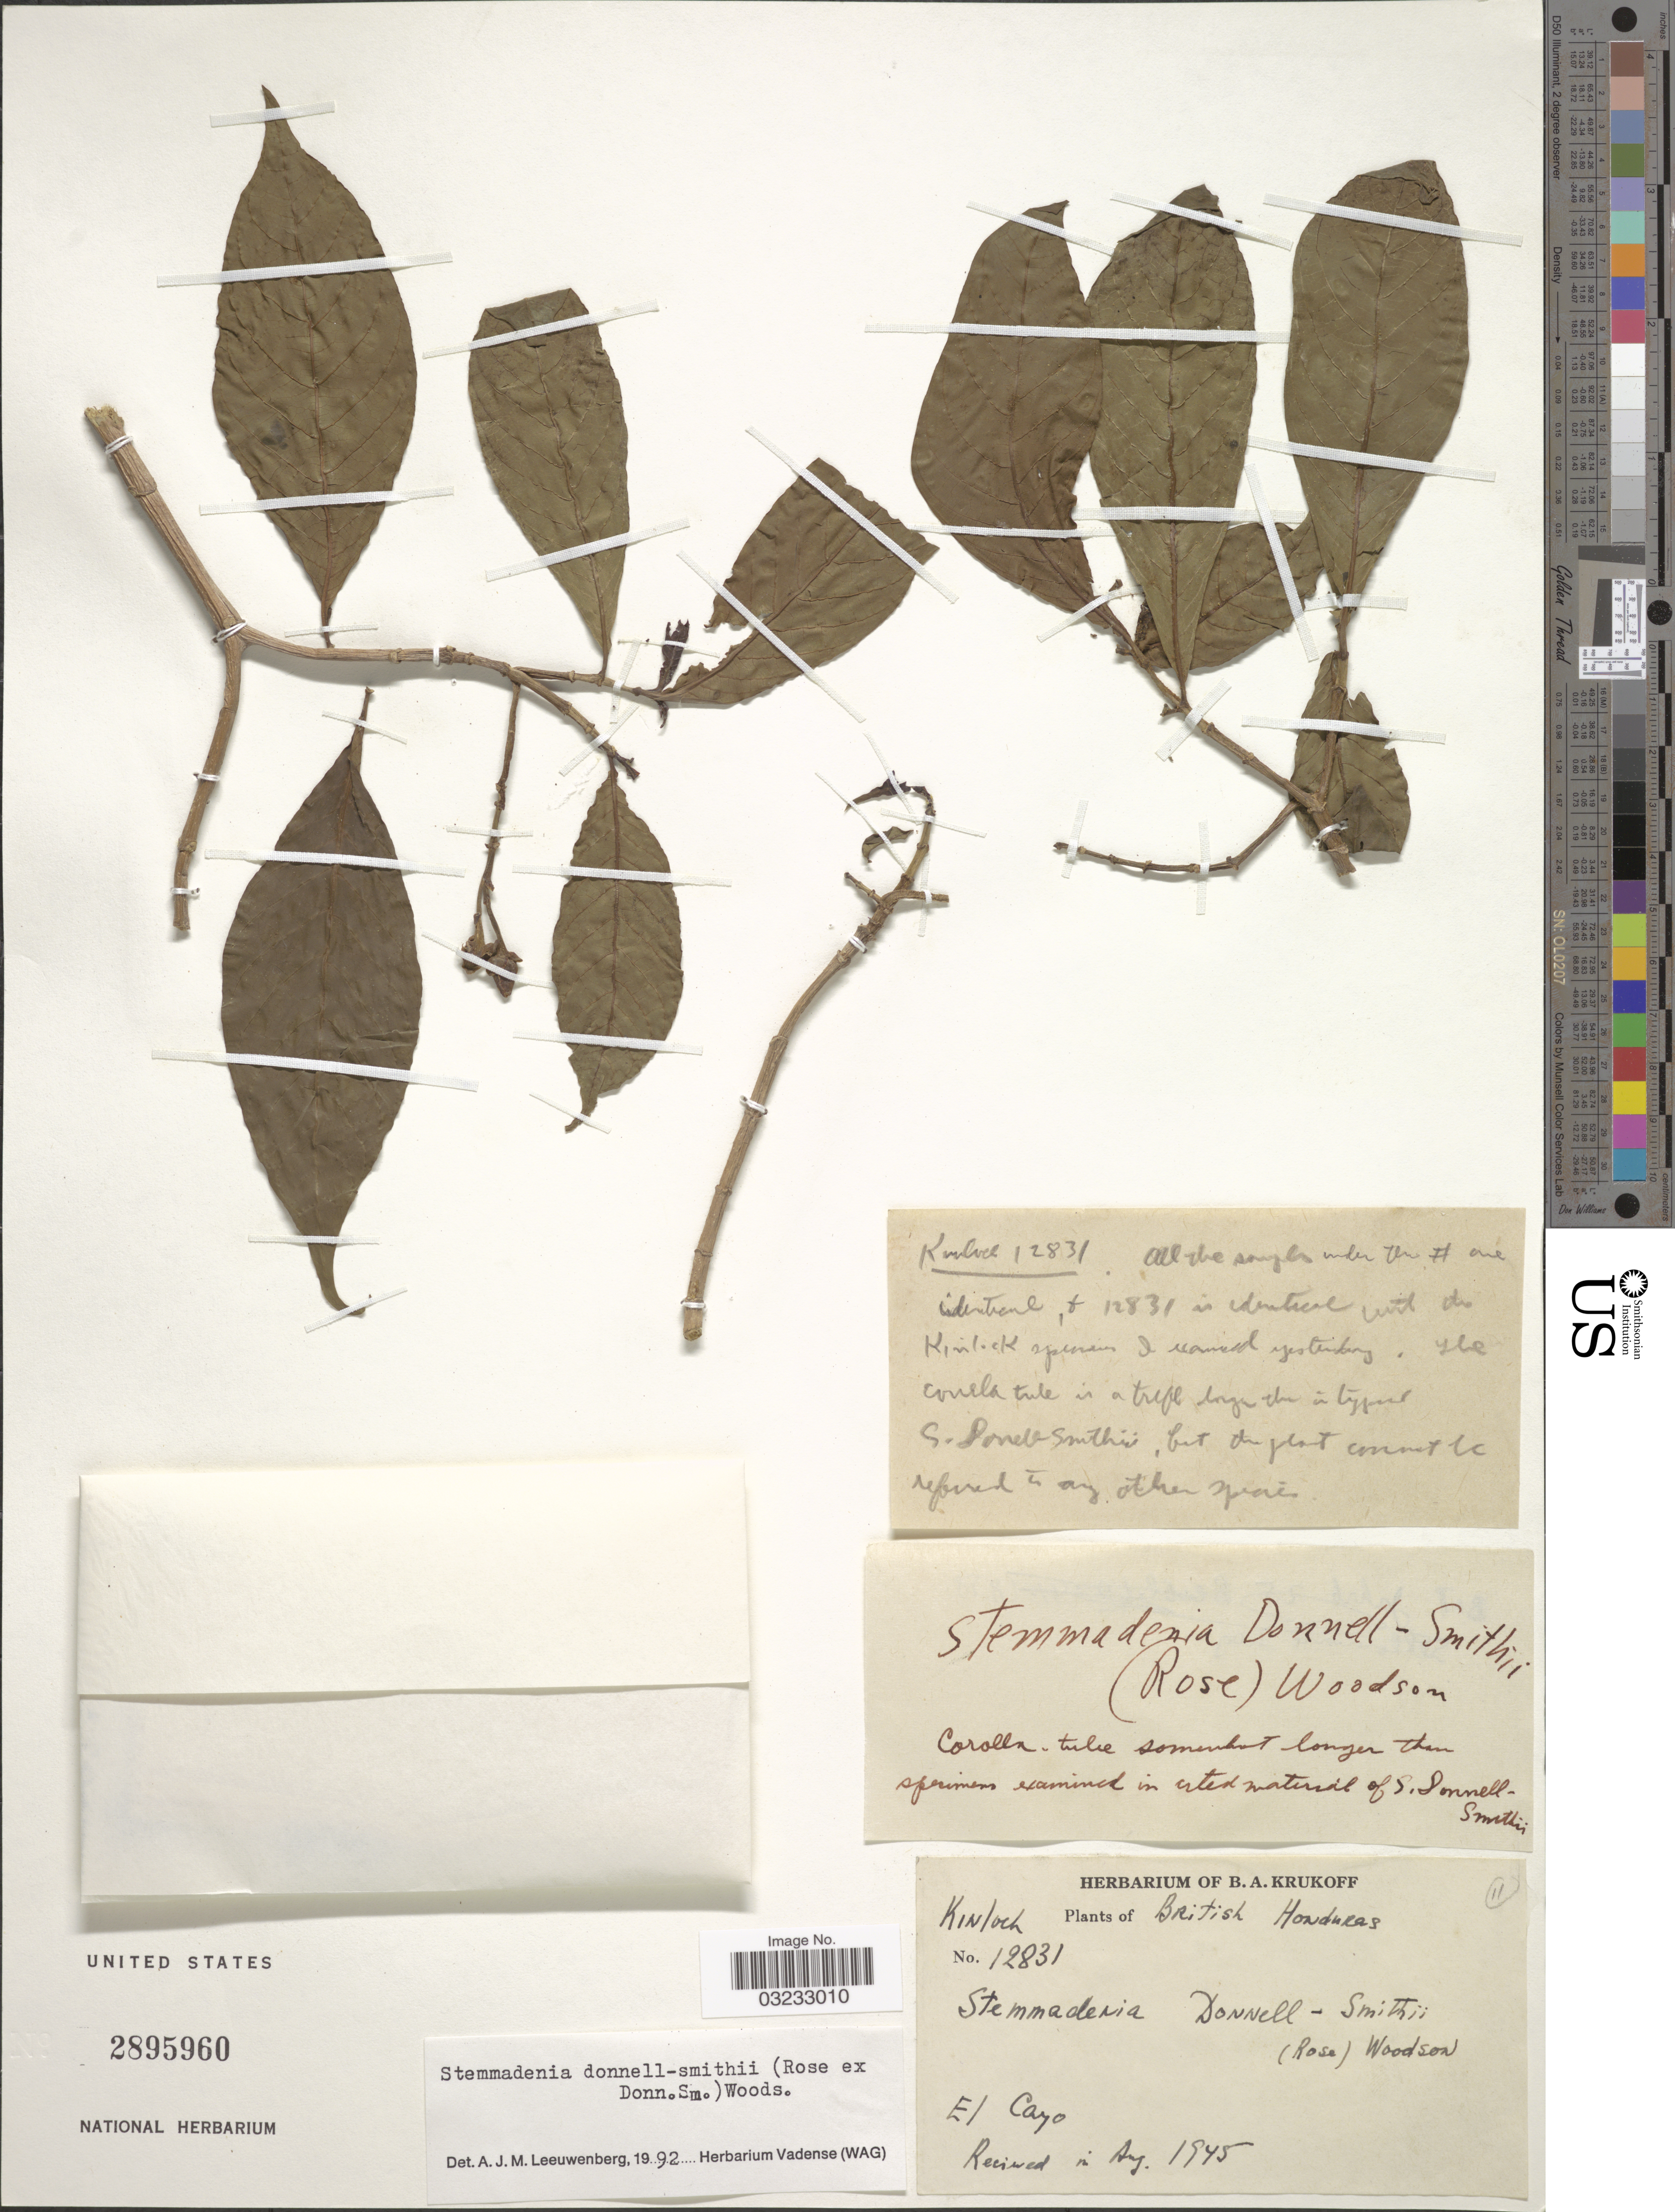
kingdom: Plantae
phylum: Tracheophyta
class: Magnoliopsida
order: Gentianales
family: Apocynaceae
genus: Stemmadenia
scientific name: Stemmadenia donnell-smithii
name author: (Rose ex Donn. Sm.) Woodson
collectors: Kinloch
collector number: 12831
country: Belize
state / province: Cayo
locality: El Cayo, British Honduras.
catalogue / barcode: US 2895960